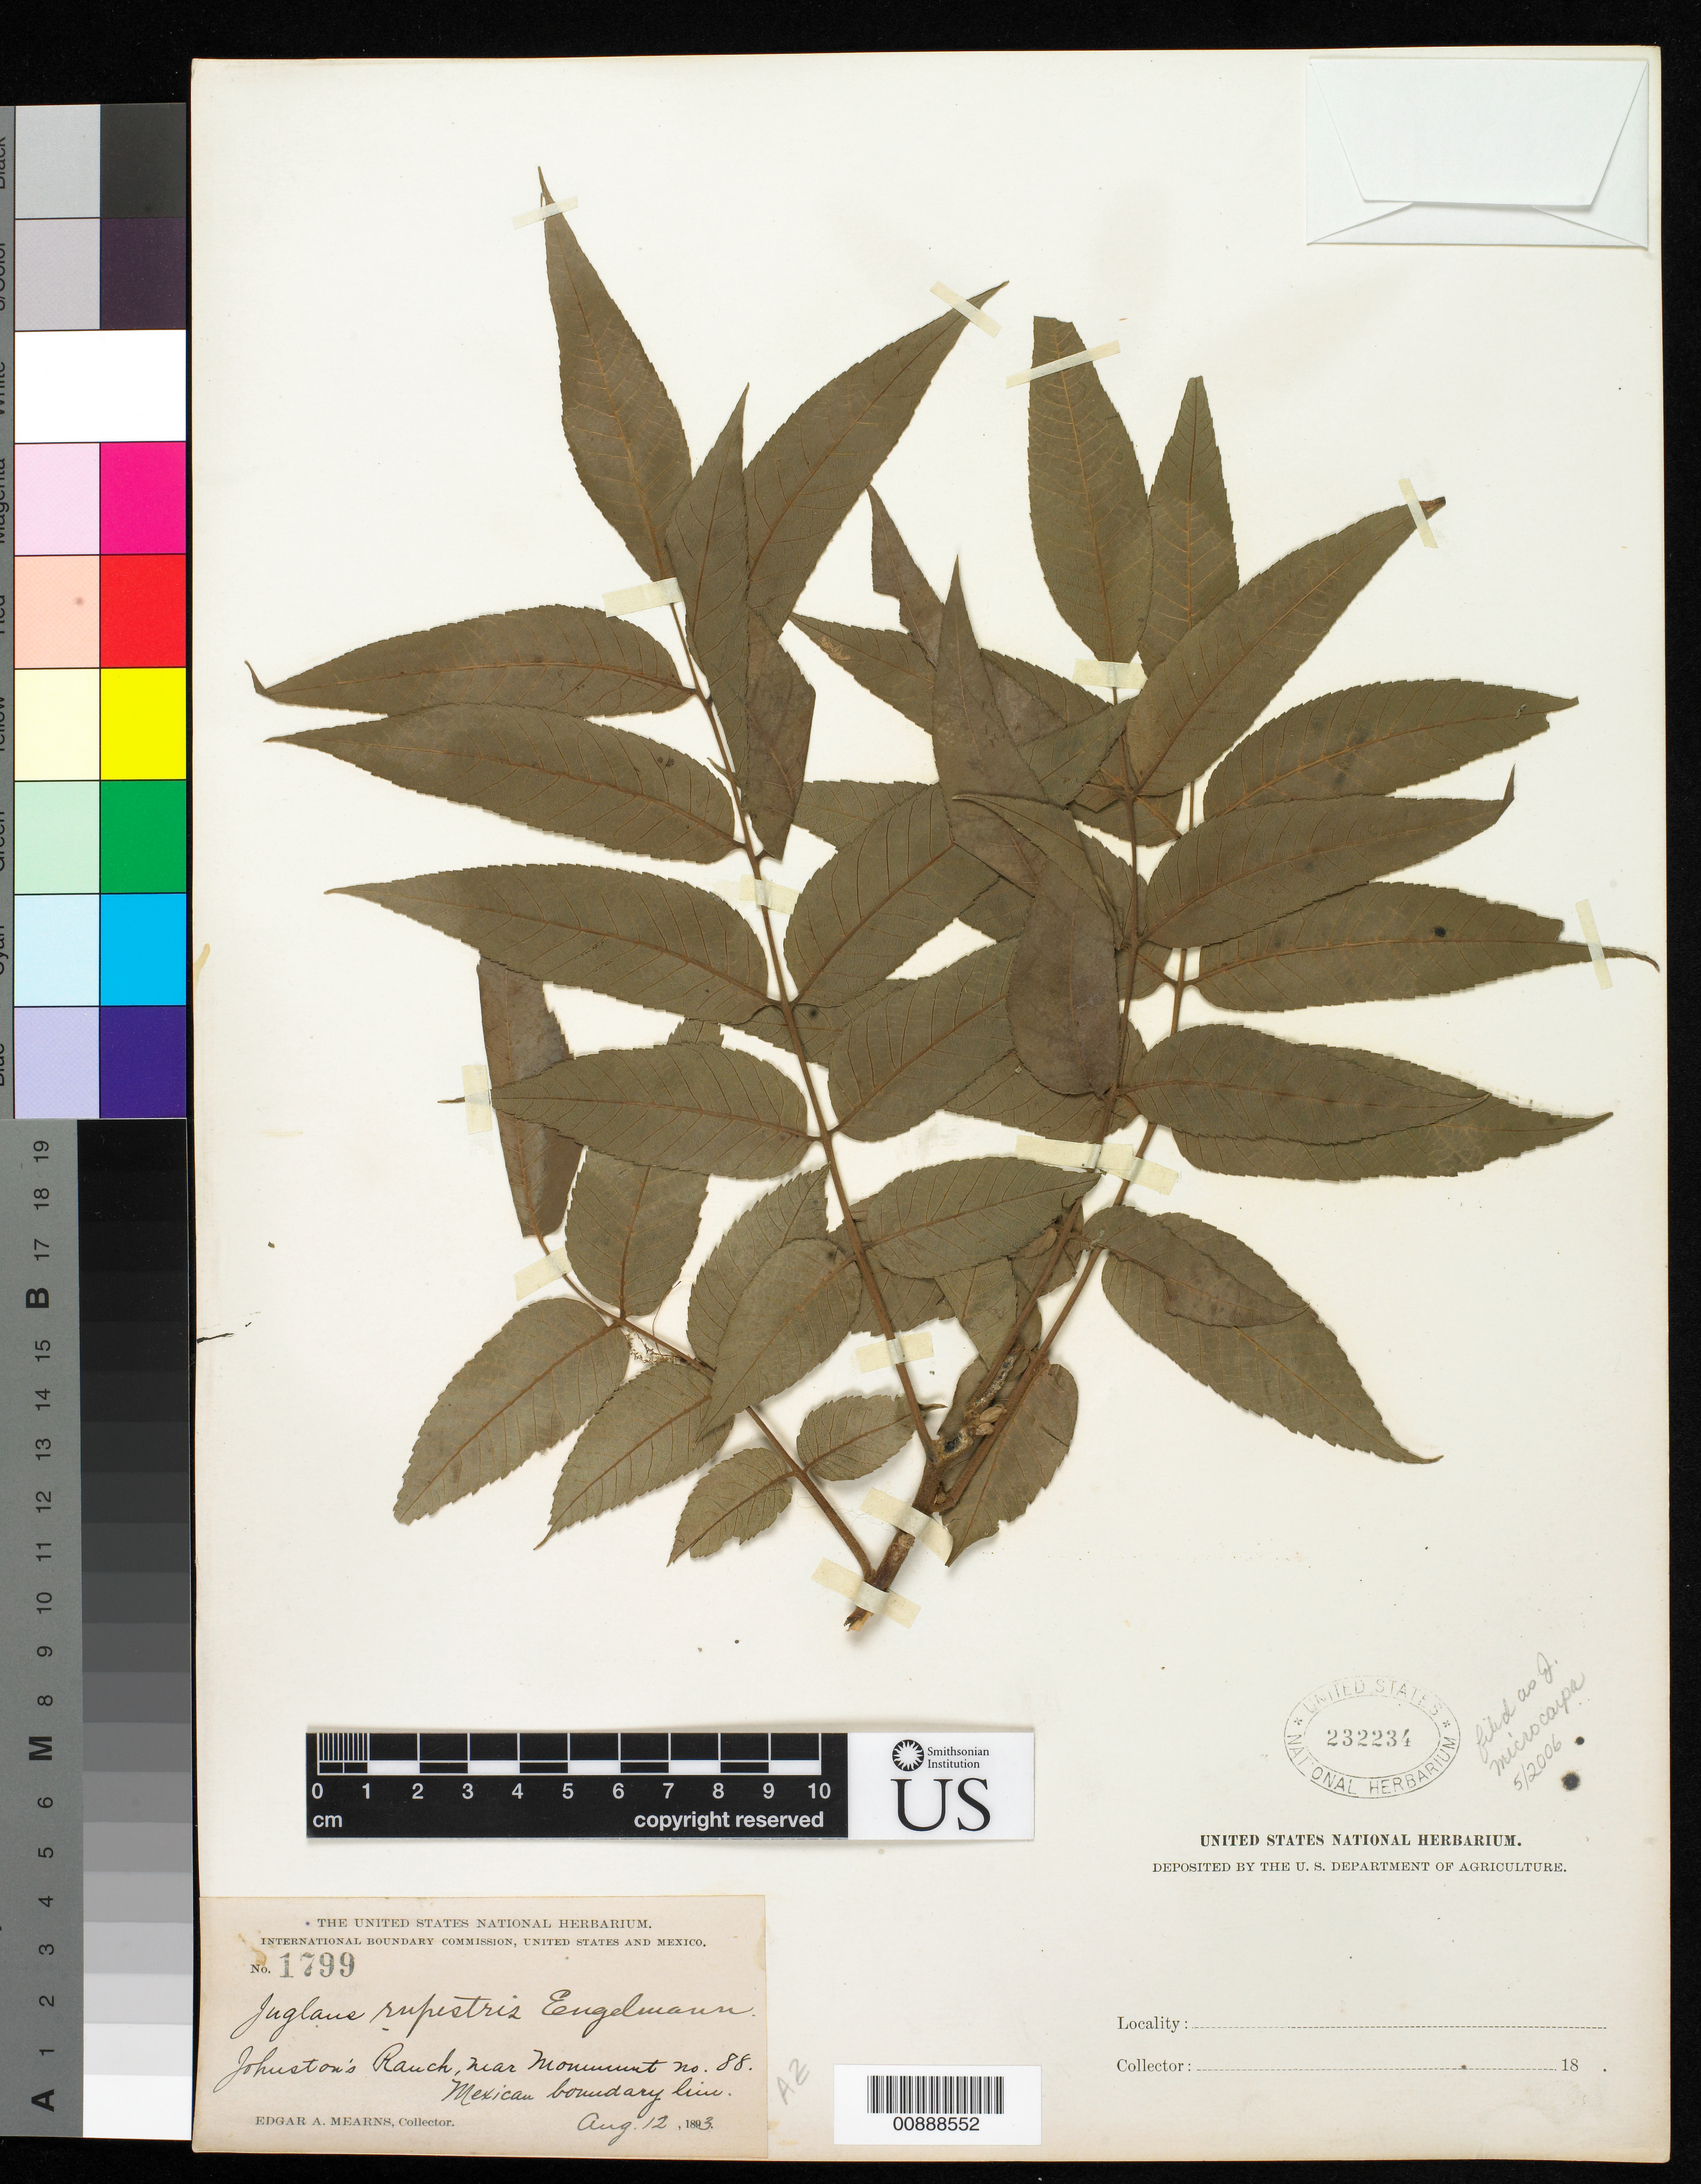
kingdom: Plantae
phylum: Tracheophyta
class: Magnoliopsida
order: Fagales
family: Juglandaceae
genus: Juglans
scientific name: Juglans microcarpa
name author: Berland. in Berland. & Chovell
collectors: E. A. Mearns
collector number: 1799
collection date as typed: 12 Aug 1893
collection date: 1893-08-12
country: United States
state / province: Arizona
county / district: Cochise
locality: Johnston's Ranch, near monument no. 88. Mexican Boundary Line.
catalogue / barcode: US 232234